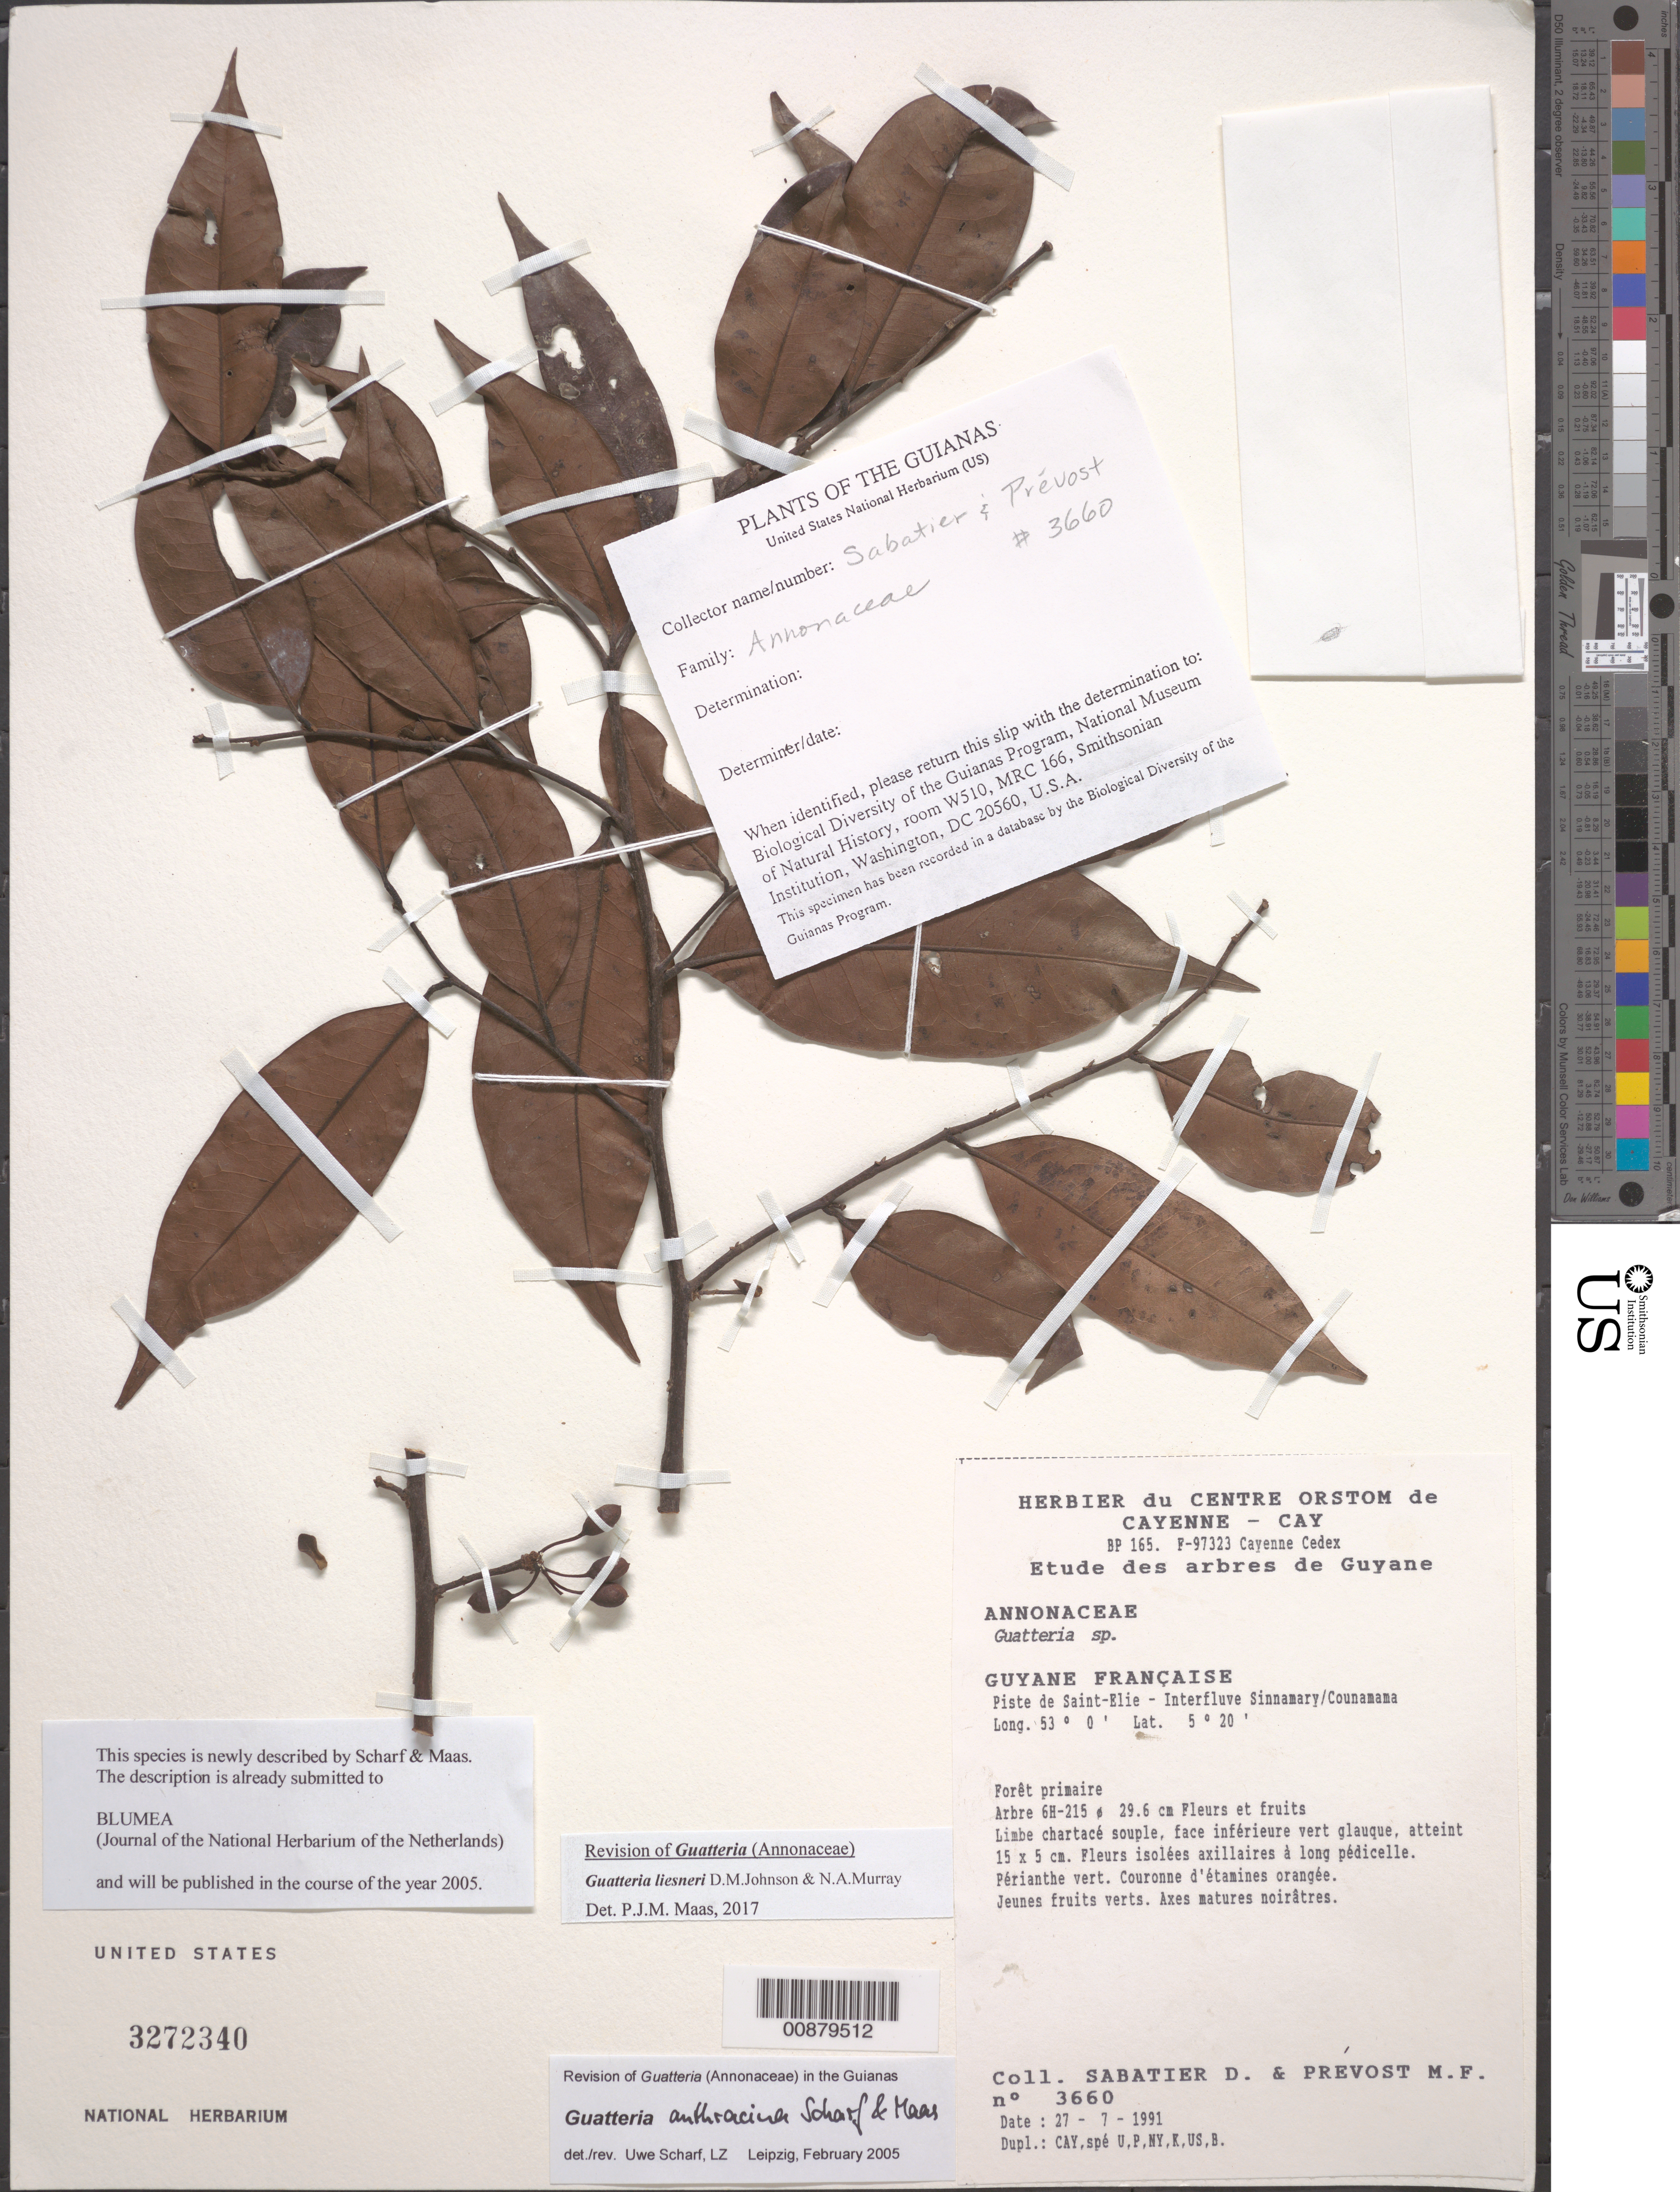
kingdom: Plantae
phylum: Tracheophyta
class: Magnoliopsida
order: Magnoliales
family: Annonaceae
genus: Guatteria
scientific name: Guatteria liesneri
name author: D.M. Johnson & N.A. Murray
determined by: Maas, Paul J.; Maas, H.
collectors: D. Sabatier & M.-F. Prévost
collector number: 3660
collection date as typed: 27-Jul-91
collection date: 1991-07-27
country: French Guiana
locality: Piste de Saint-Élie, interfleuve Sinnamary-Counamama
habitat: Primary forest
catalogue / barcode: US 3272340